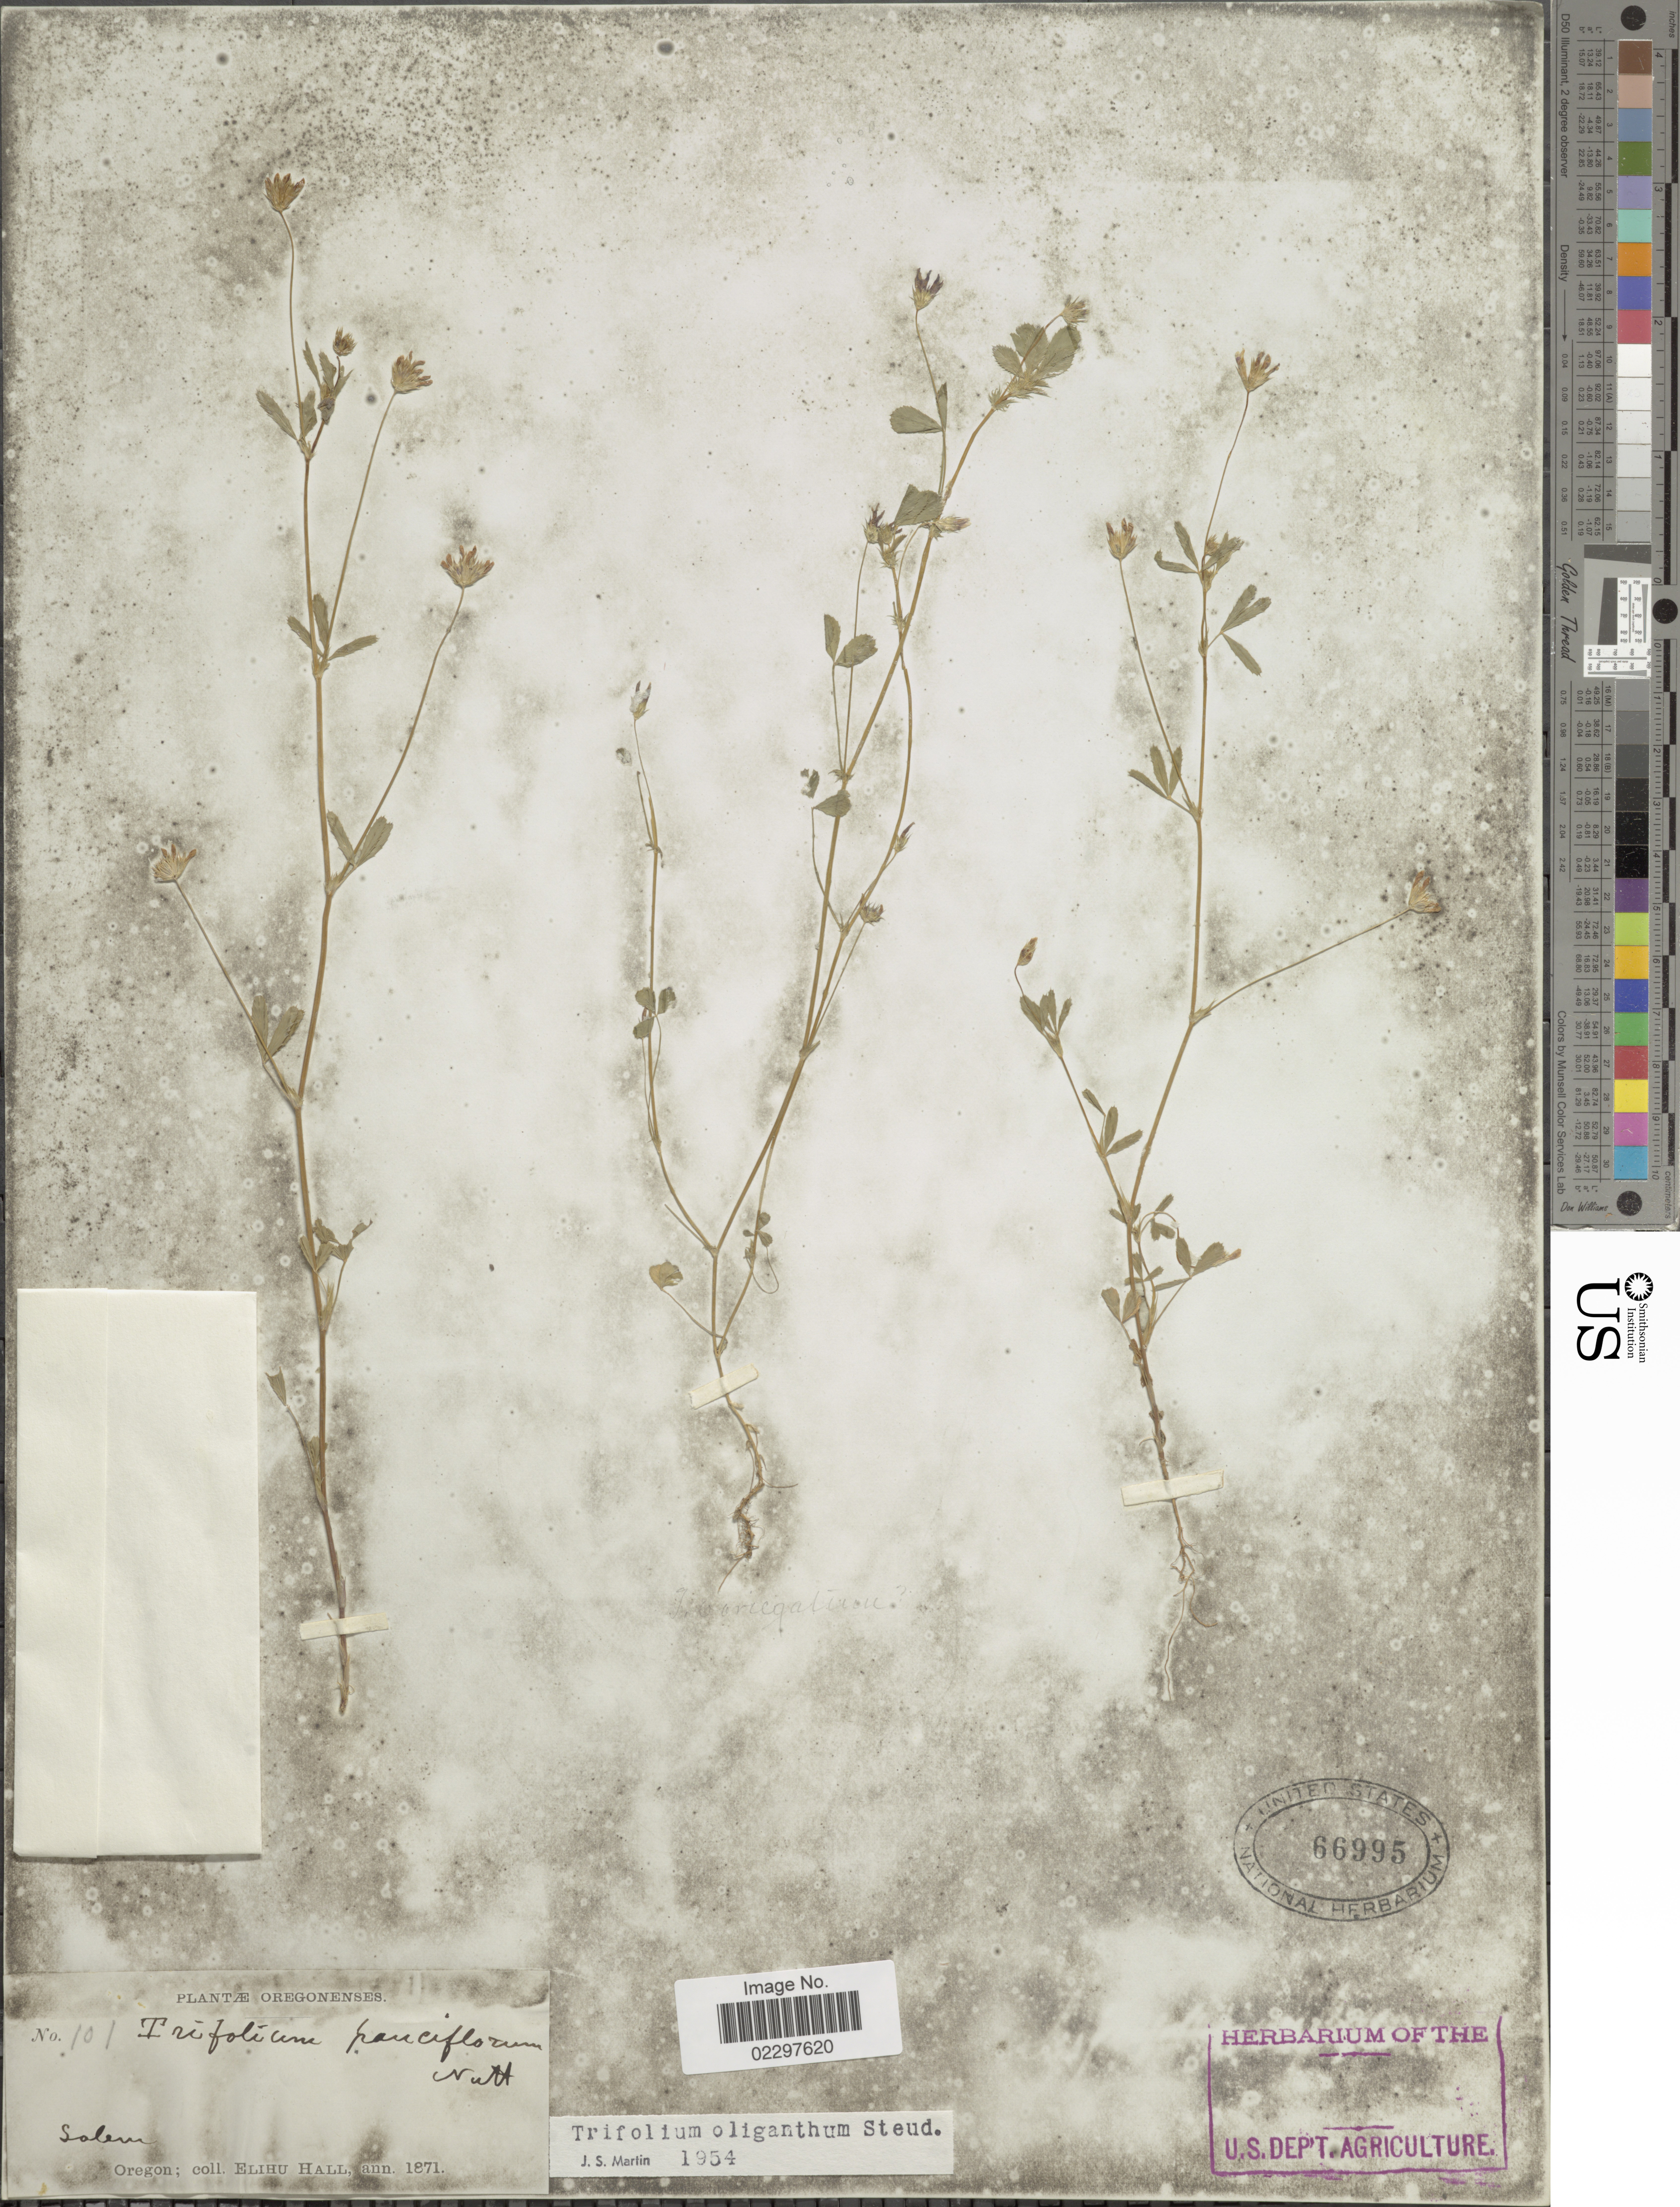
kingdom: Plantae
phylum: Tracheophyta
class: Magnoliopsida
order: Fabales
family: Fabaceae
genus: Trifolium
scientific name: Trifolium oliganthum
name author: Steud.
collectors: E. Hall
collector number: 101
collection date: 1871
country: United States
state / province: Oregon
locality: Oregonenses.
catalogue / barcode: US 66995